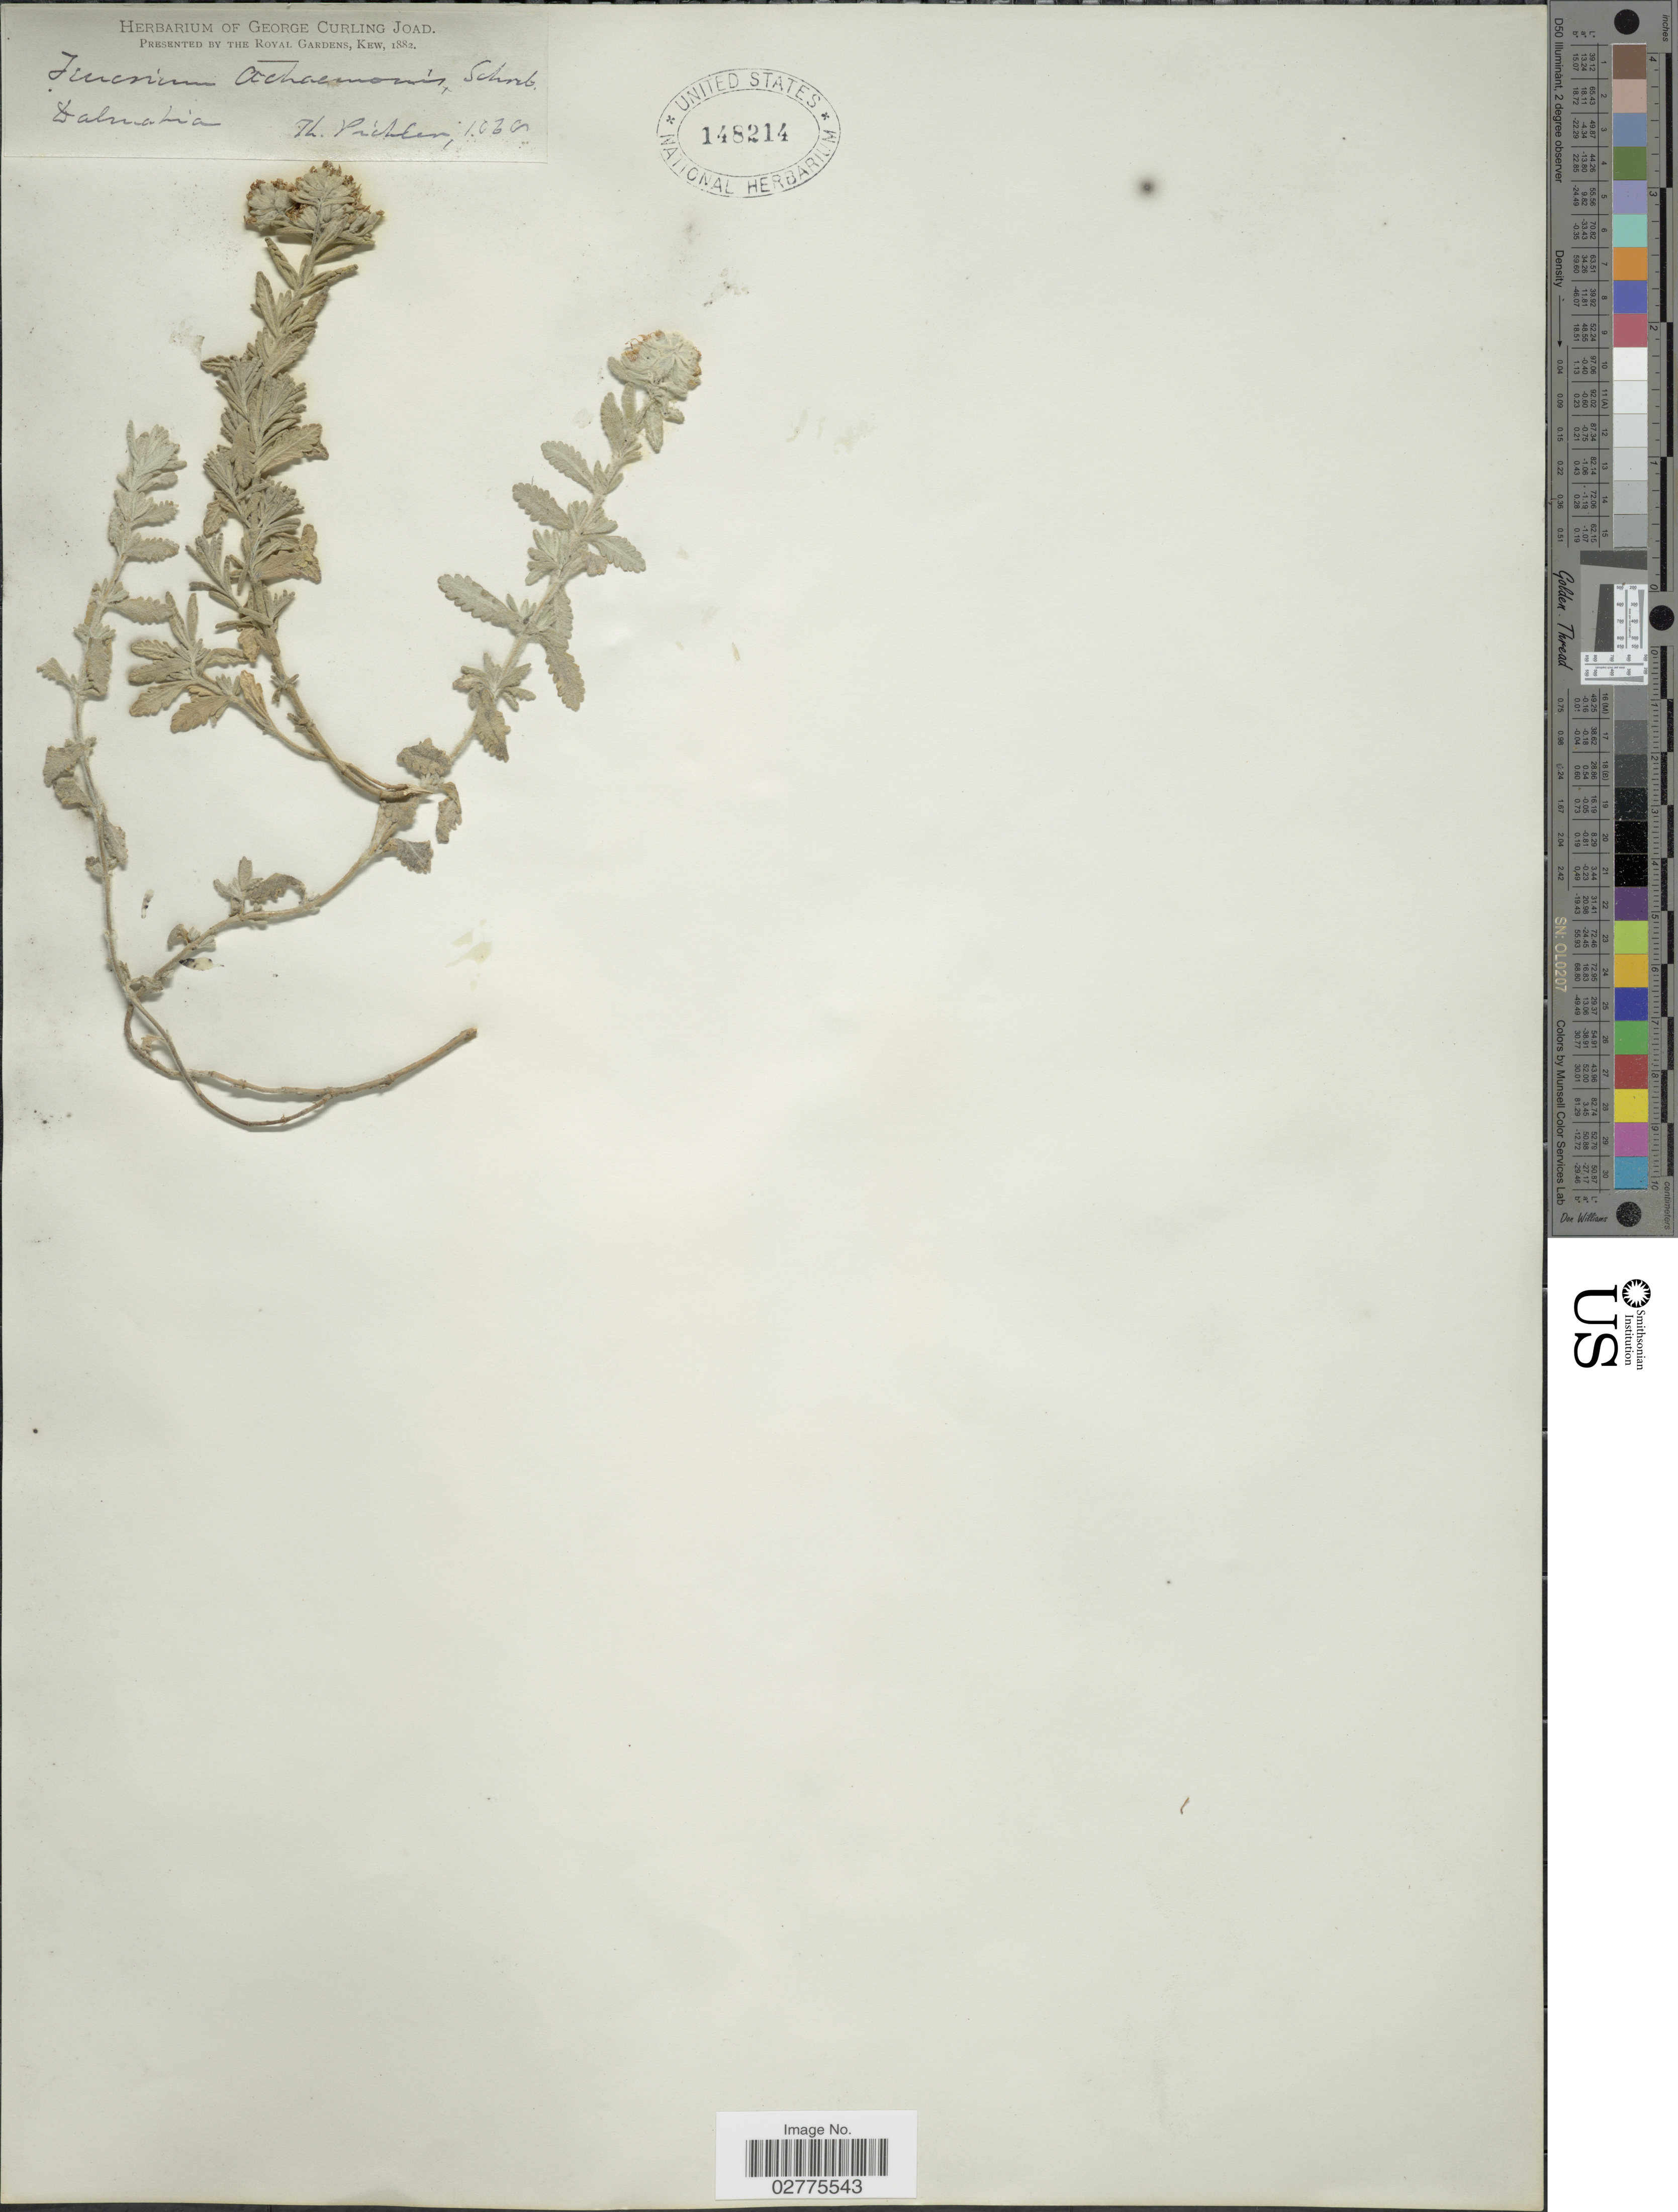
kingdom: Plantae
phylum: Tracheophyta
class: Magnoliopsida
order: Lamiales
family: Lamiaceae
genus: Teucrium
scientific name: Teucrium achaemenis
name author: Schreb.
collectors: T. Pichler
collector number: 1060*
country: Croatia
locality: Dalmatia.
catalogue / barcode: US 148214